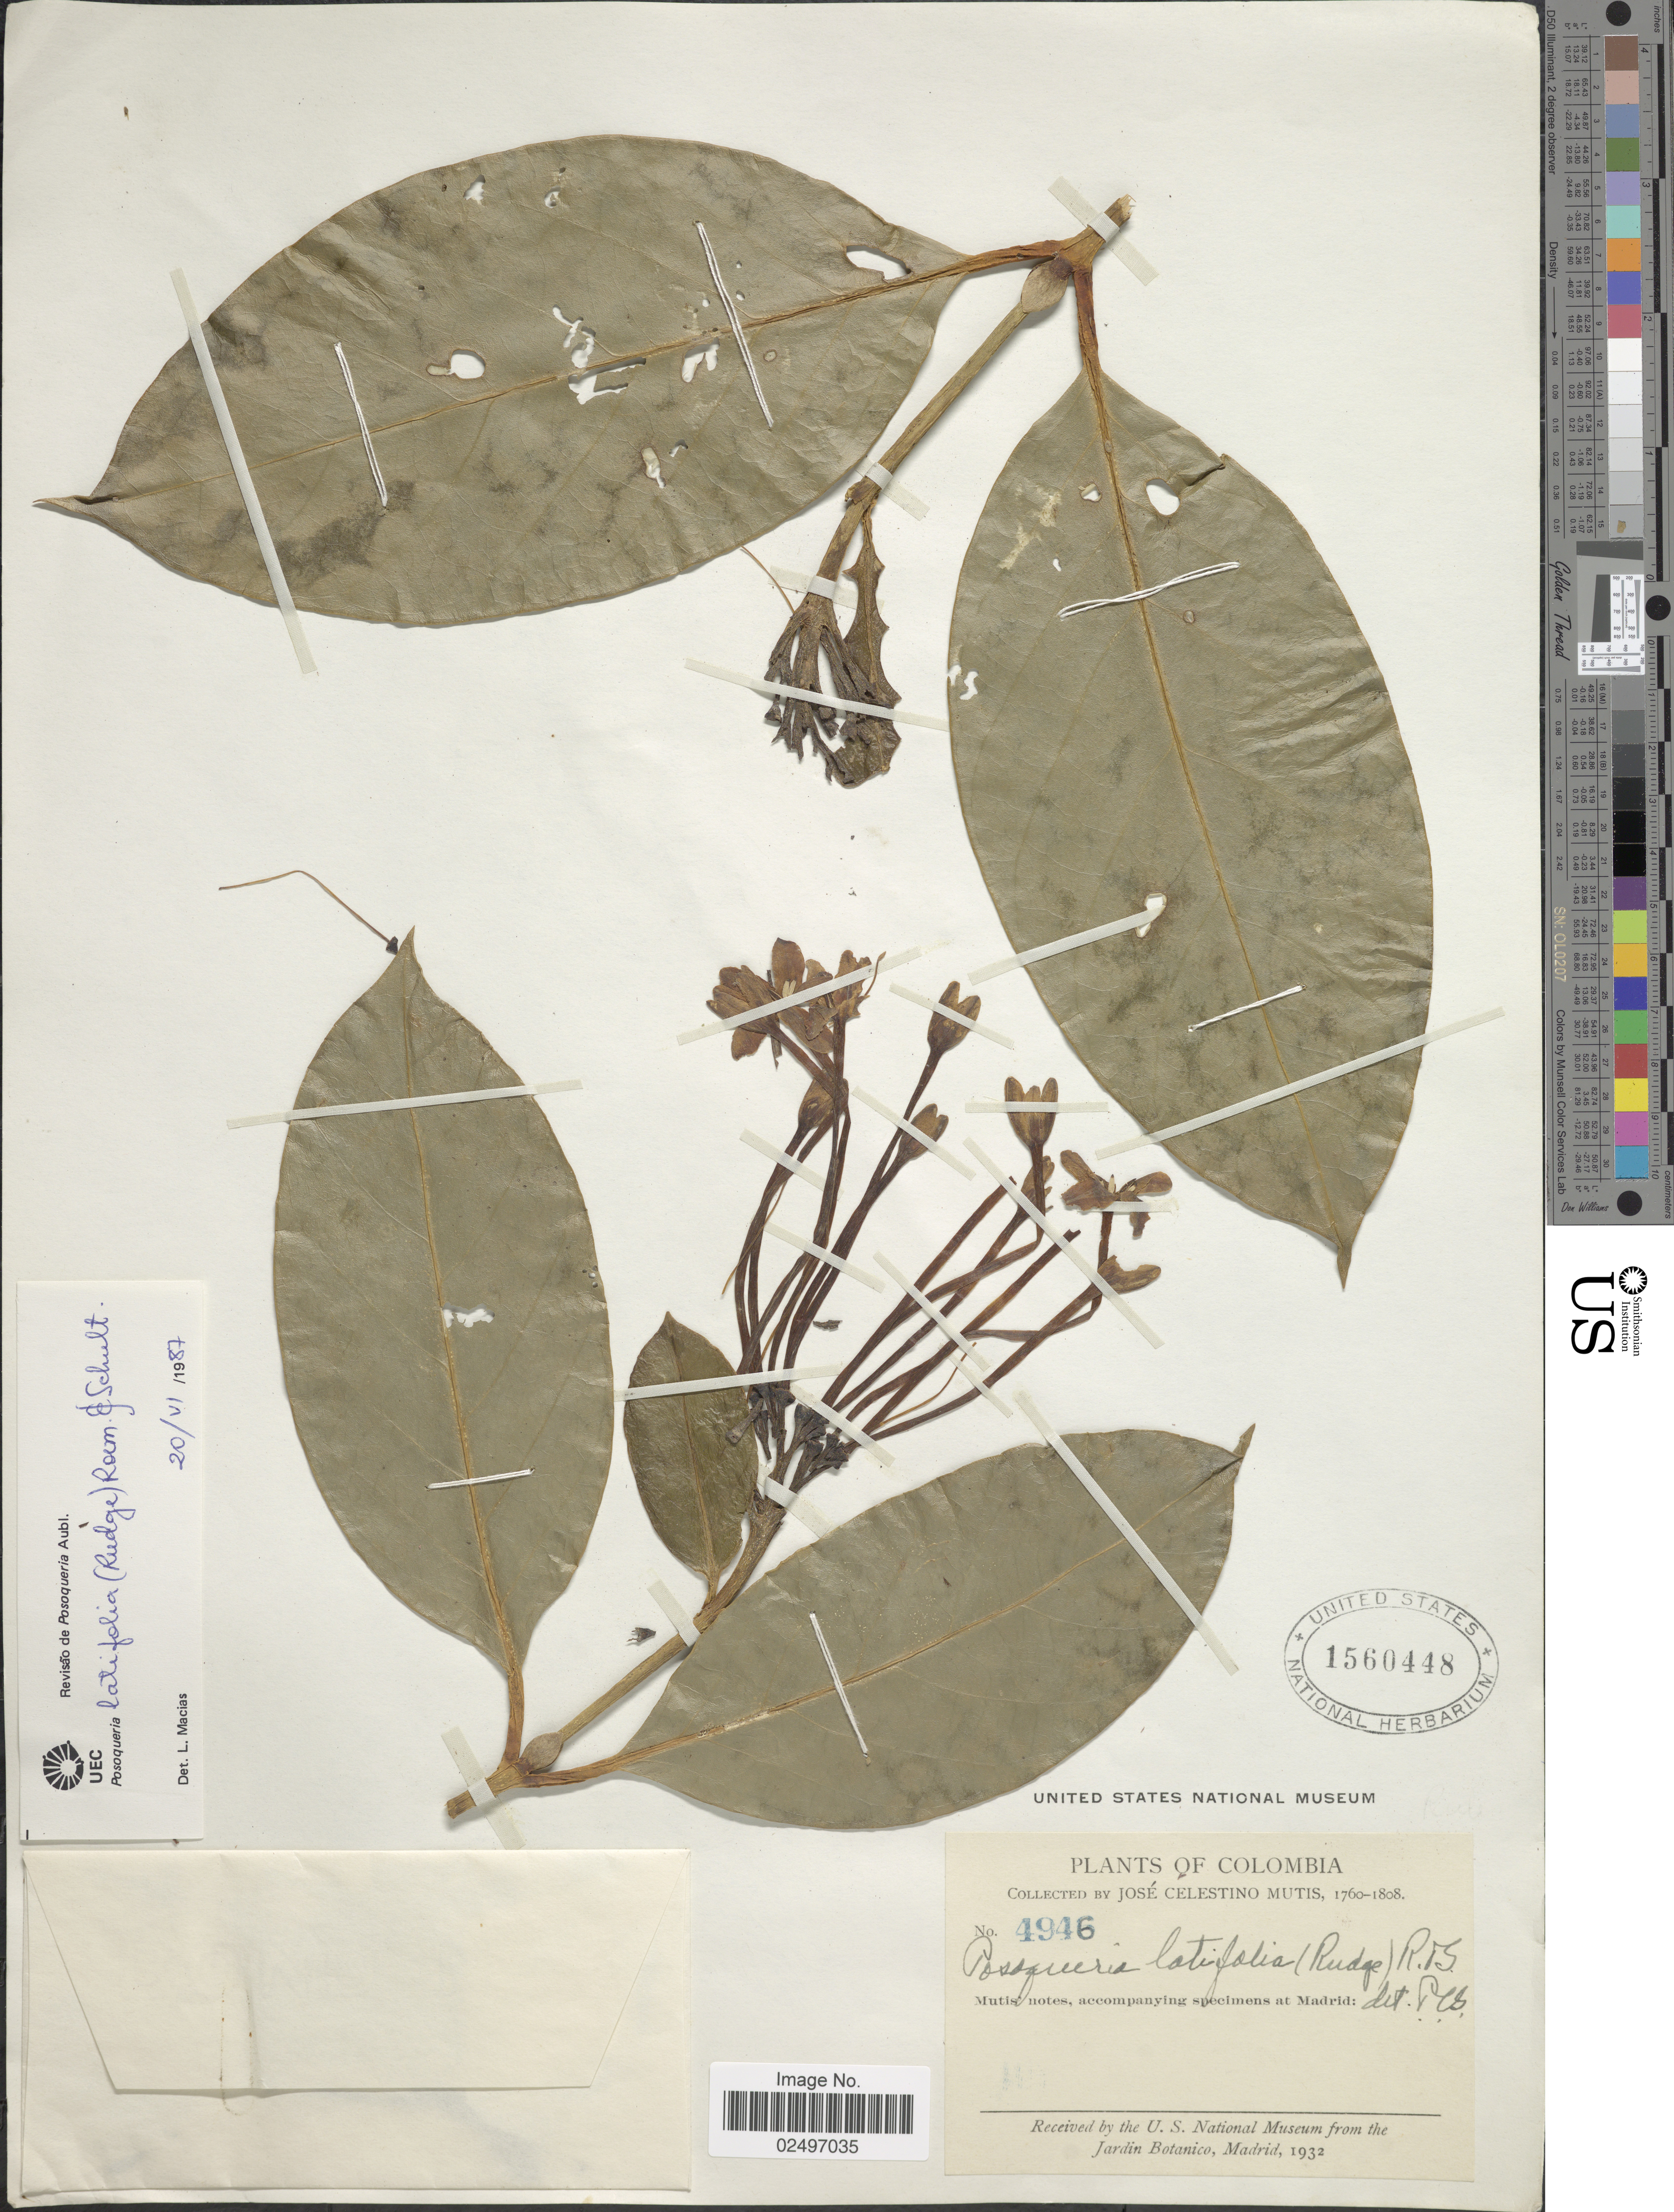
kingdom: Plantae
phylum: Tracheophyta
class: Magnoliopsida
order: Gentianales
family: Rubiaceae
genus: Posoqueria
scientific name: Posoqueria latifolia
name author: (Rudge) Roem. & Schult.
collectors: J. C. B. Mutis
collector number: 4946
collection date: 1760/1808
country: Colombia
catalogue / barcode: US 1560448